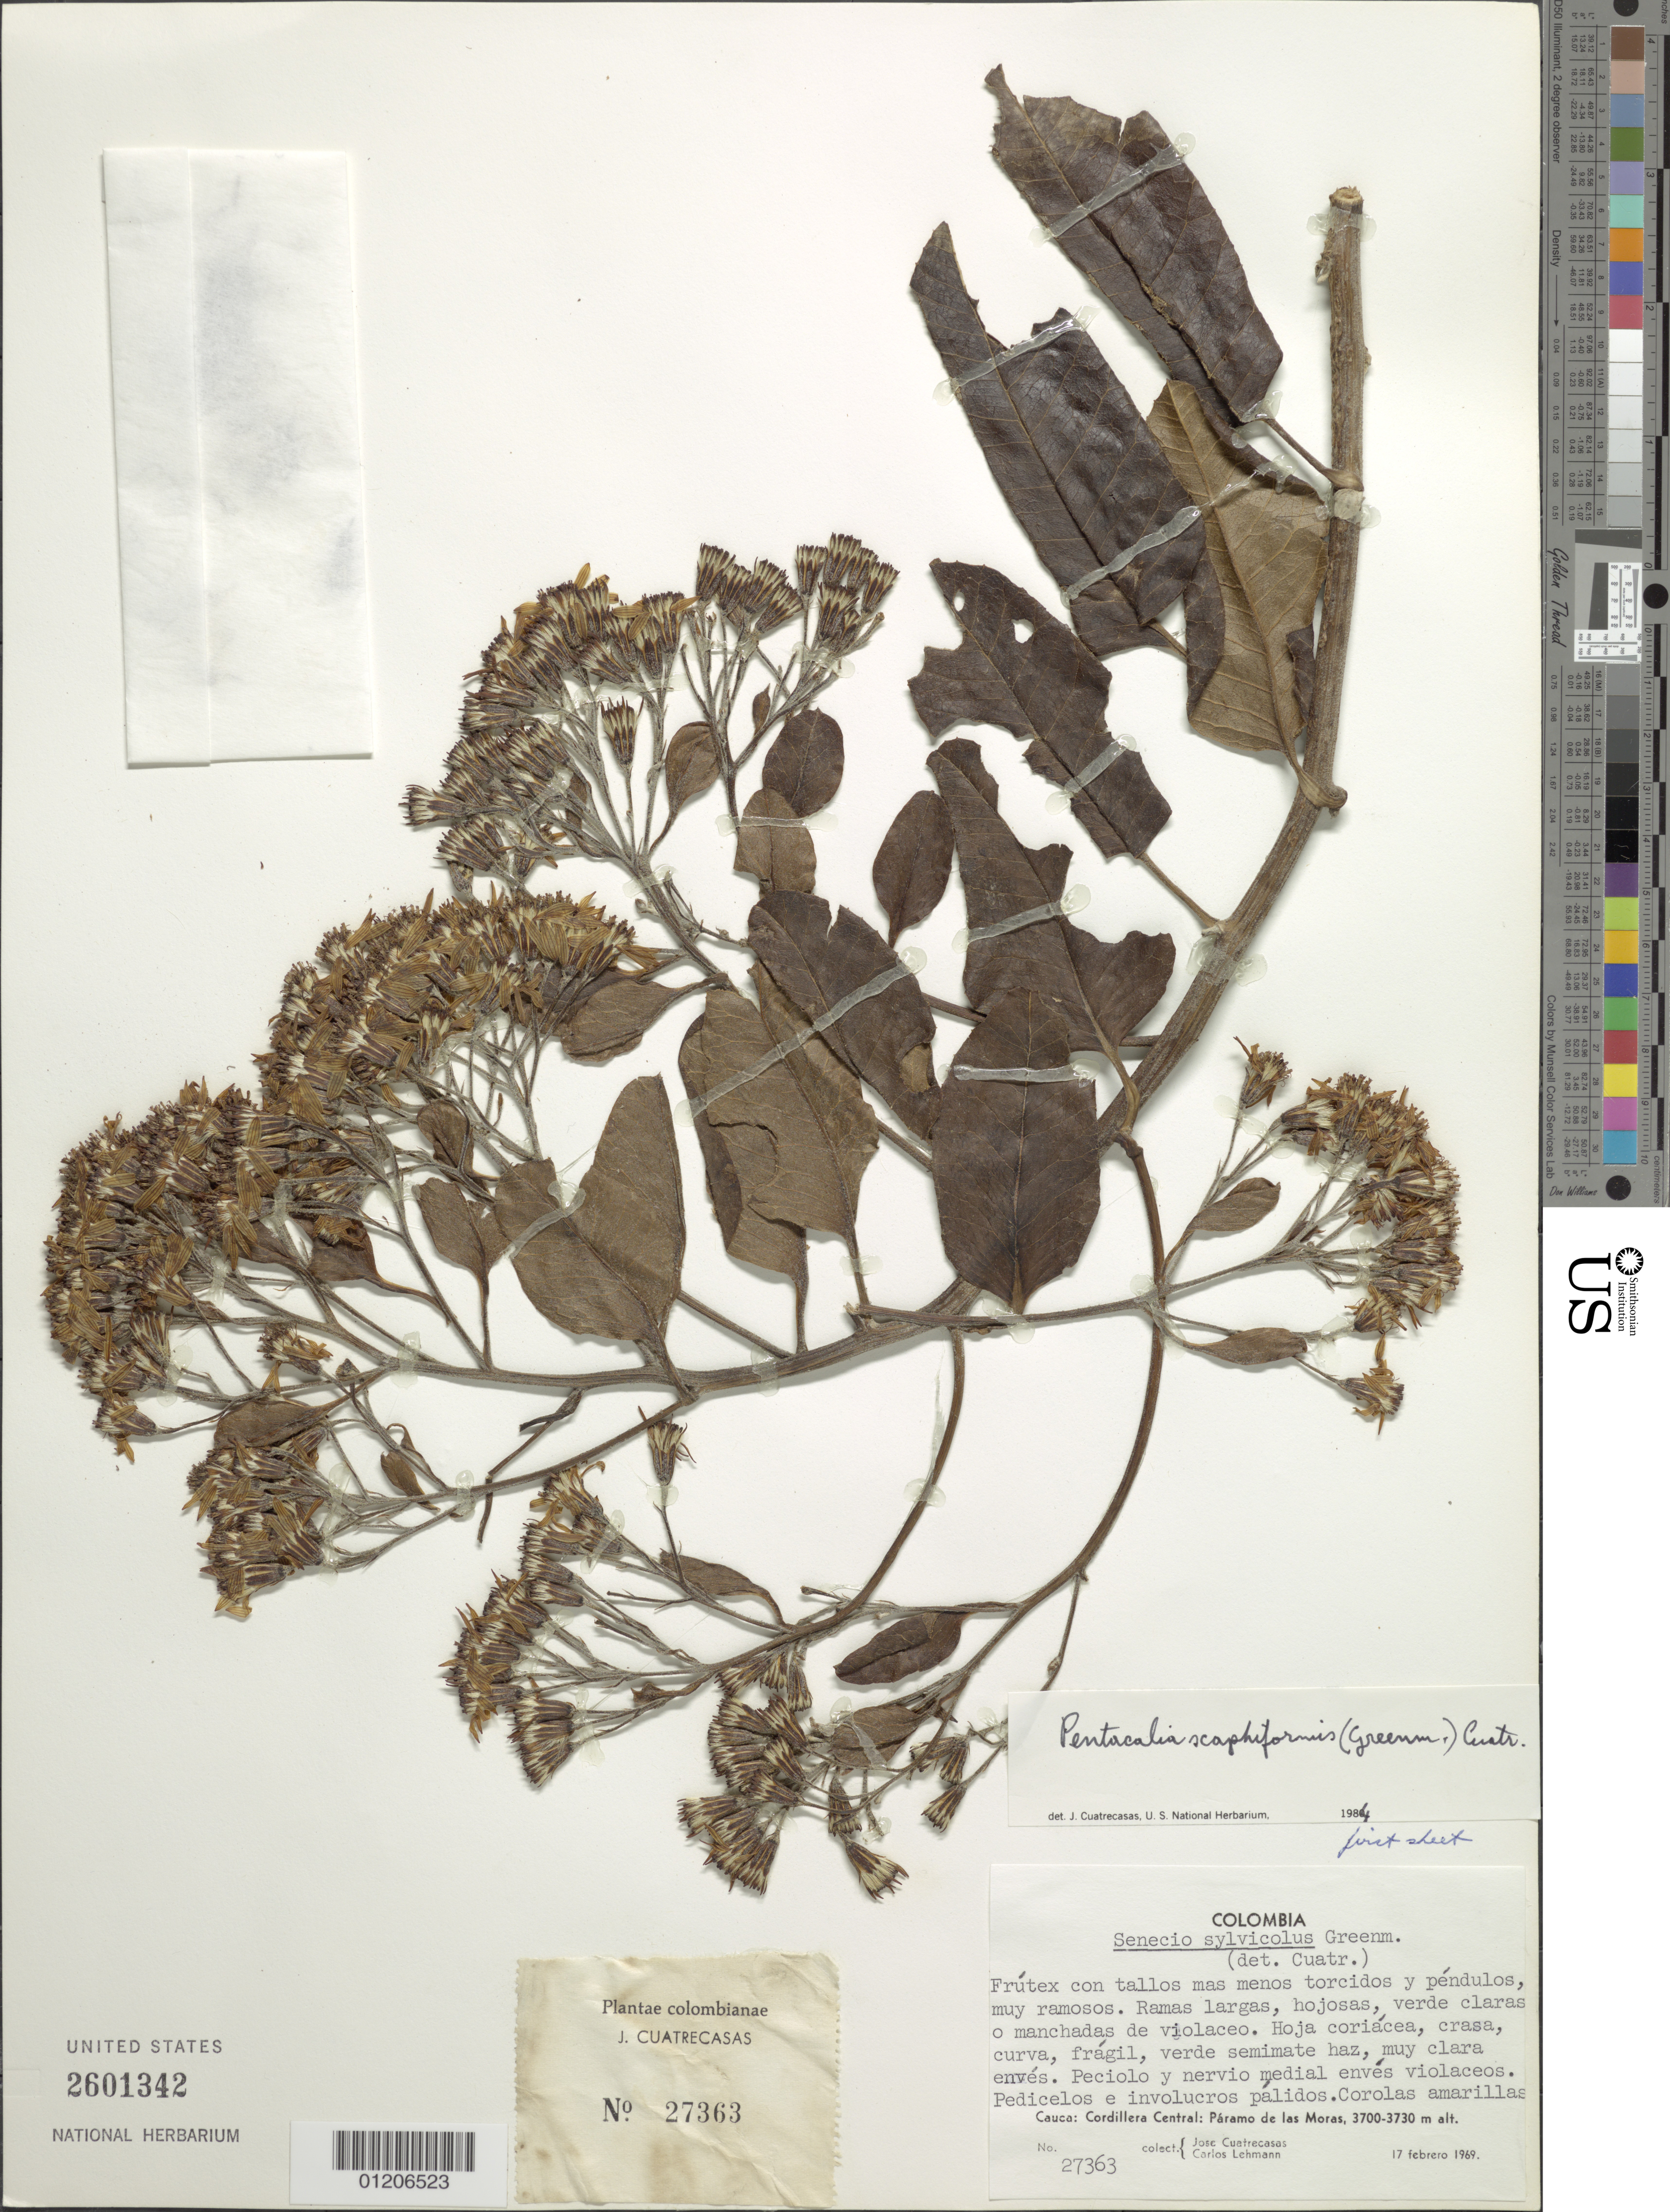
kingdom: Plantae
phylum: Tracheophyta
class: Magnoliopsida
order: Asterales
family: Asteraceae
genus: Pentacalia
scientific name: Pentacalia scaphiformis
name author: (Greenm.) Cuatrec.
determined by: Cuatrecasas, J.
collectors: J. Cuatrecasas & C. Lehman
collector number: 27363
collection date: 1969-02-17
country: Colombia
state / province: Cauca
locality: Cordillera Central, Páramo de las Moras.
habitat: Paramo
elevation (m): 3700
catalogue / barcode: US 2601342